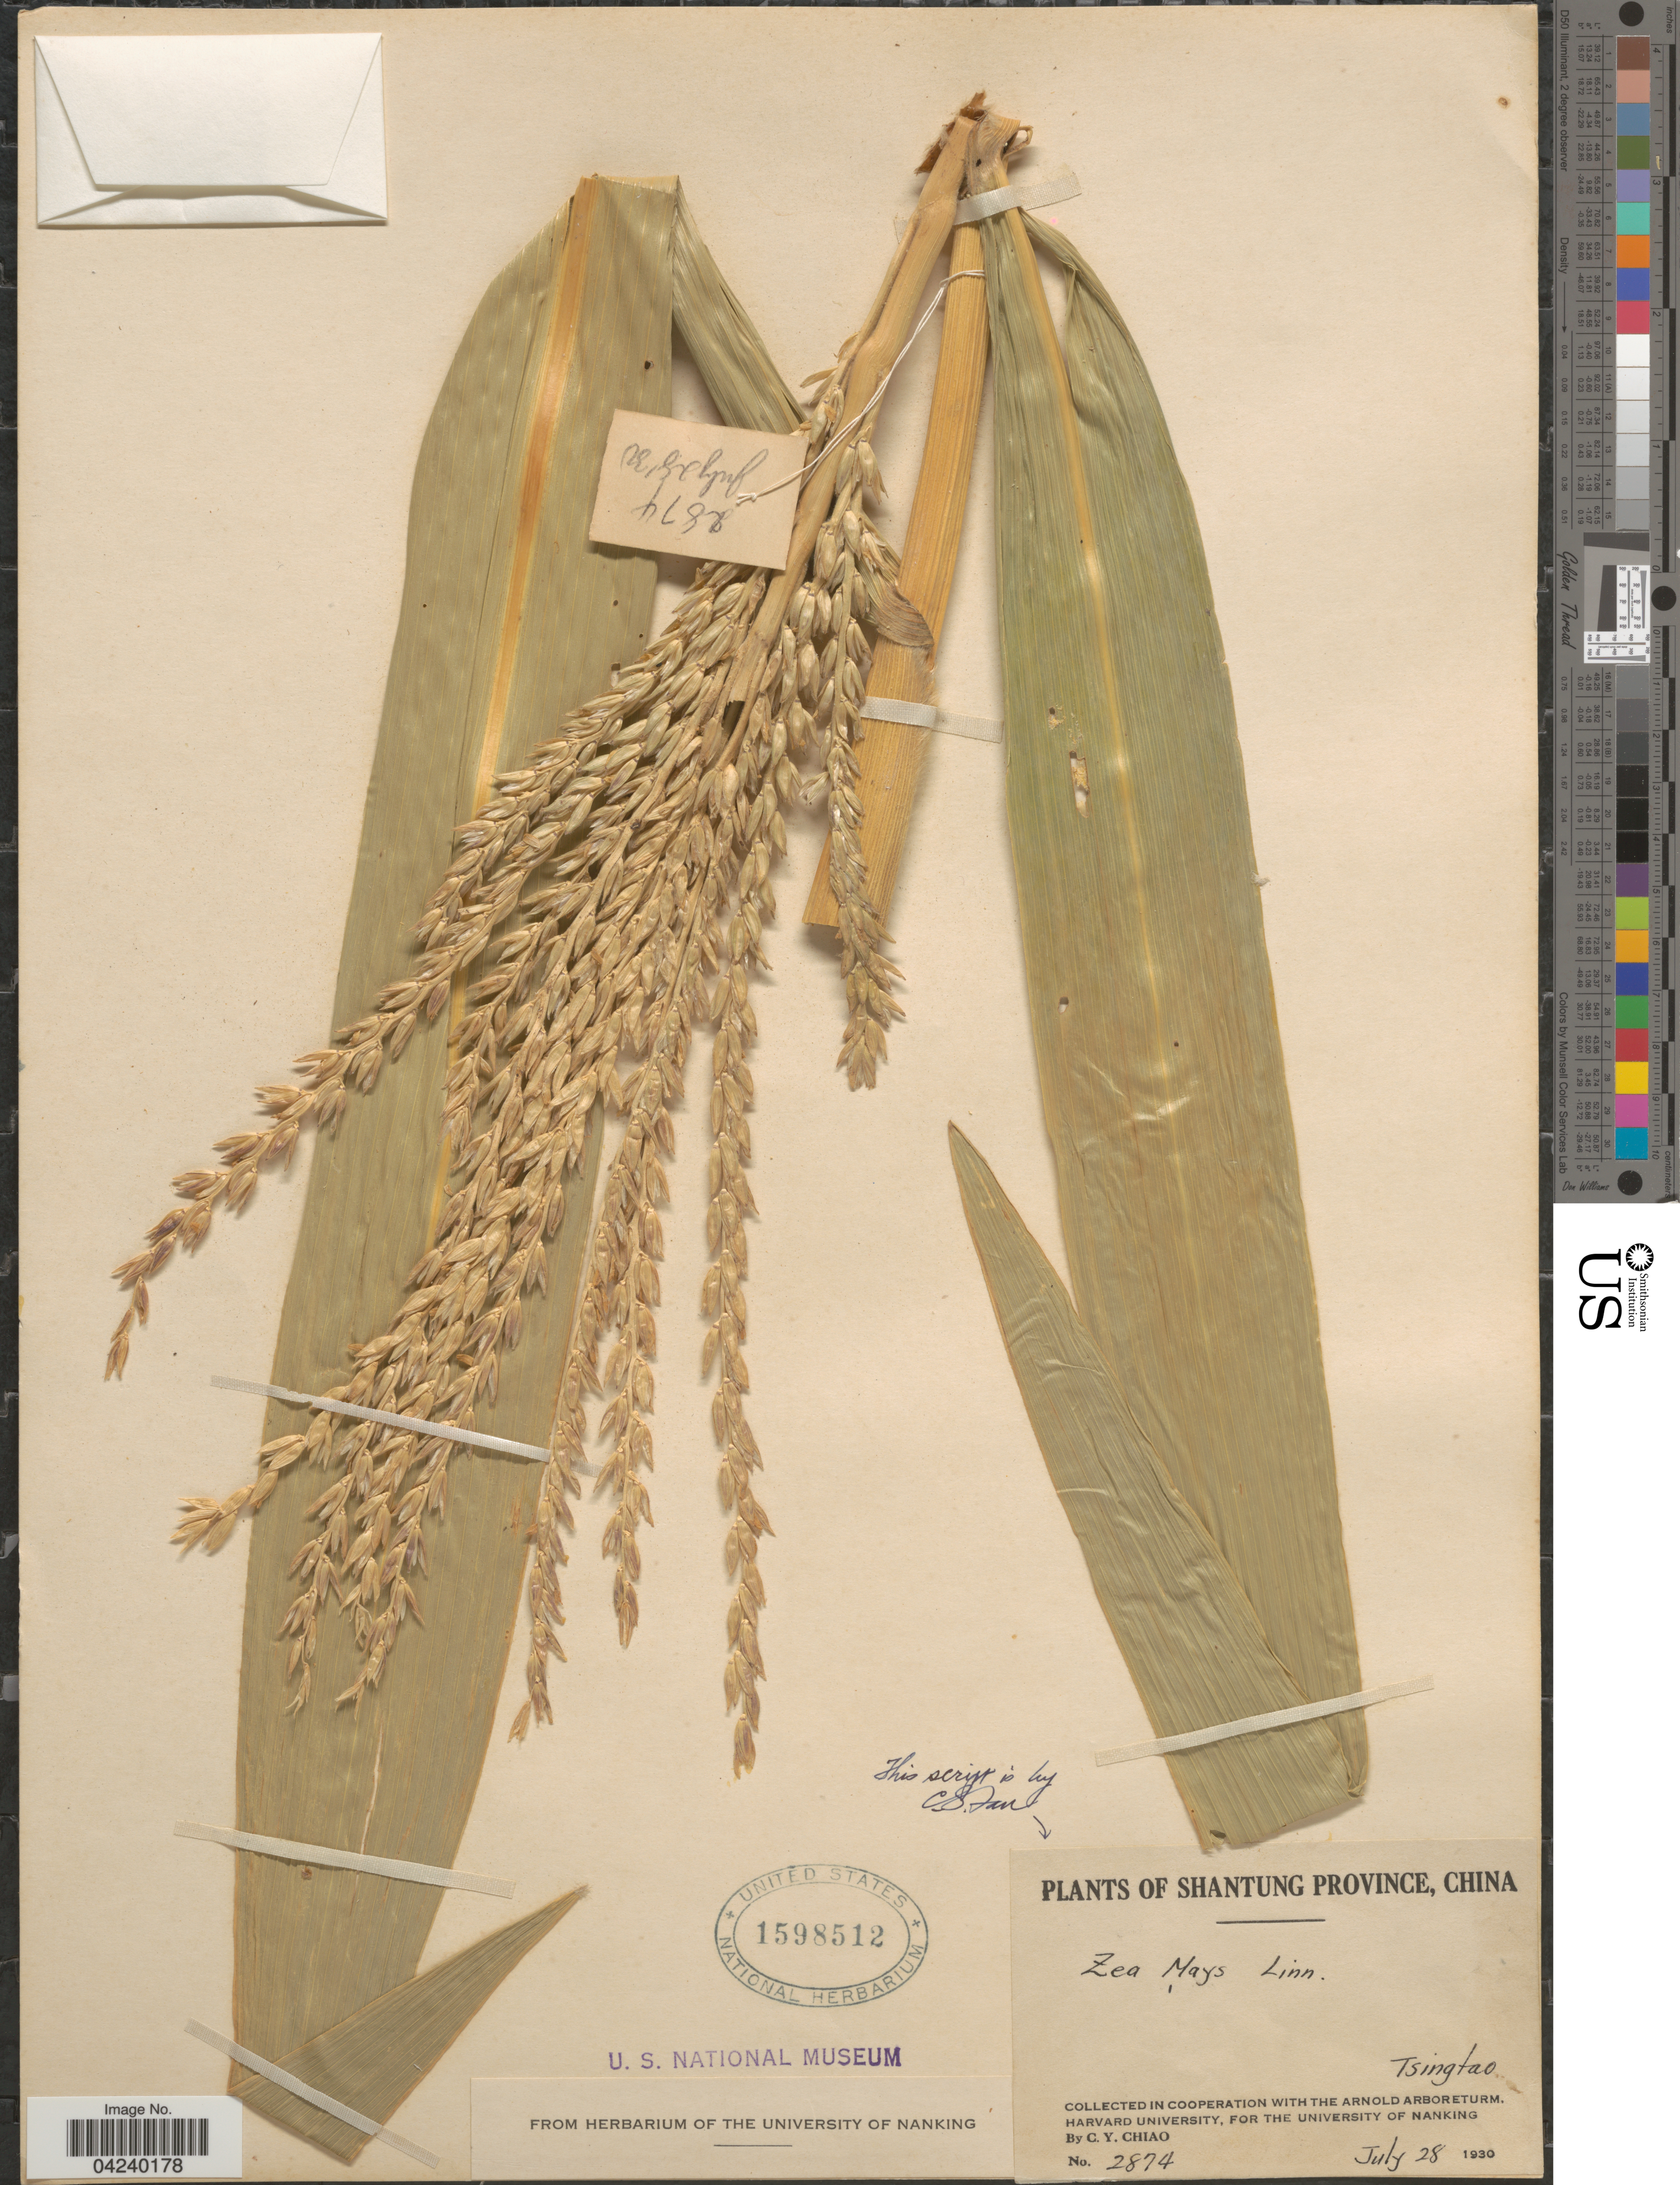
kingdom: Plantae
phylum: Tracheophyta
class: Liliopsida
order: Poales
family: Poaceae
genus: Zea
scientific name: Zea mays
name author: L.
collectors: C. Y. Chiao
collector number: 2874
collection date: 1930-07-28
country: China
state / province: Shandong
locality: Shantung Province. Tsingtao.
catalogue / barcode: US 1598512